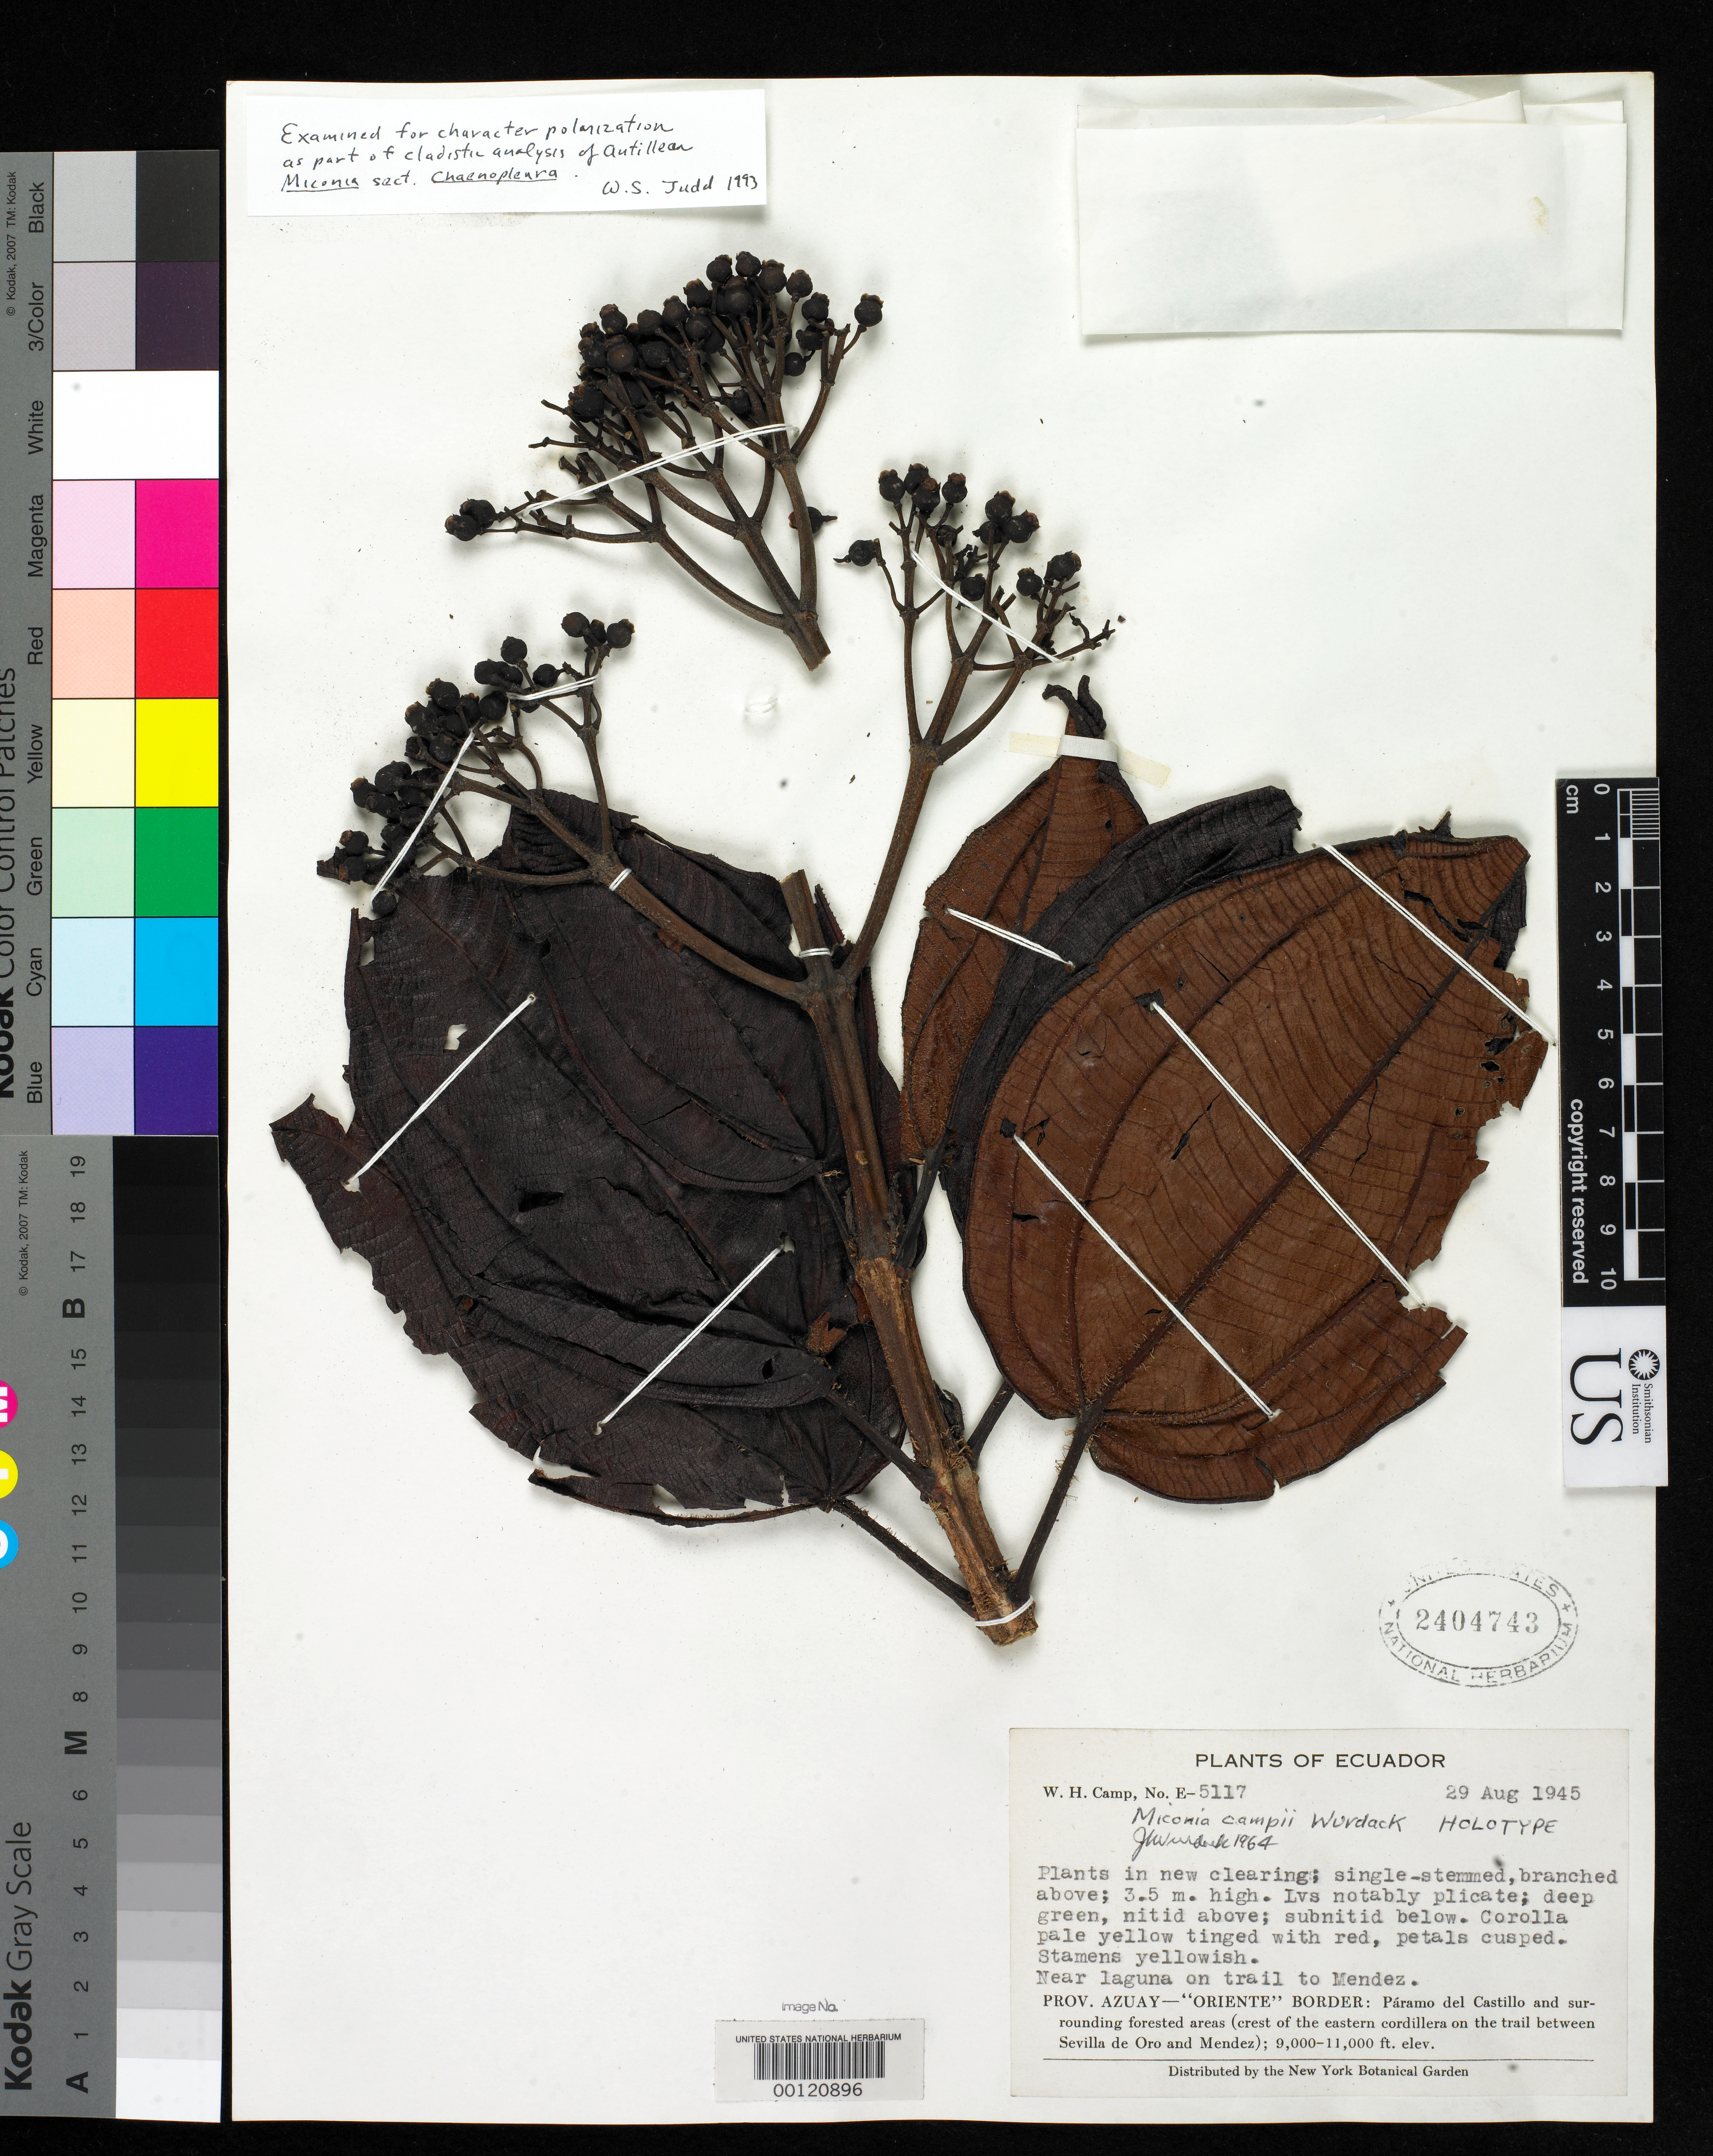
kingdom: Plantae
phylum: Tracheophyta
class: Magnoliopsida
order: Myrtales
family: Melastomataceae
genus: Miconia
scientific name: Miconia campii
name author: Wurdack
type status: Holotype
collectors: W. H. Camp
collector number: E-5117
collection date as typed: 29 Aug 1945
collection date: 1945-08-29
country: Ecuador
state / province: Azuay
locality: "Oriente" border, Paramo del Castillo, crest of Eastern Cordillera on Trail between Sevilla de Oro & Mendez.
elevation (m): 2743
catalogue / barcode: US 2404743